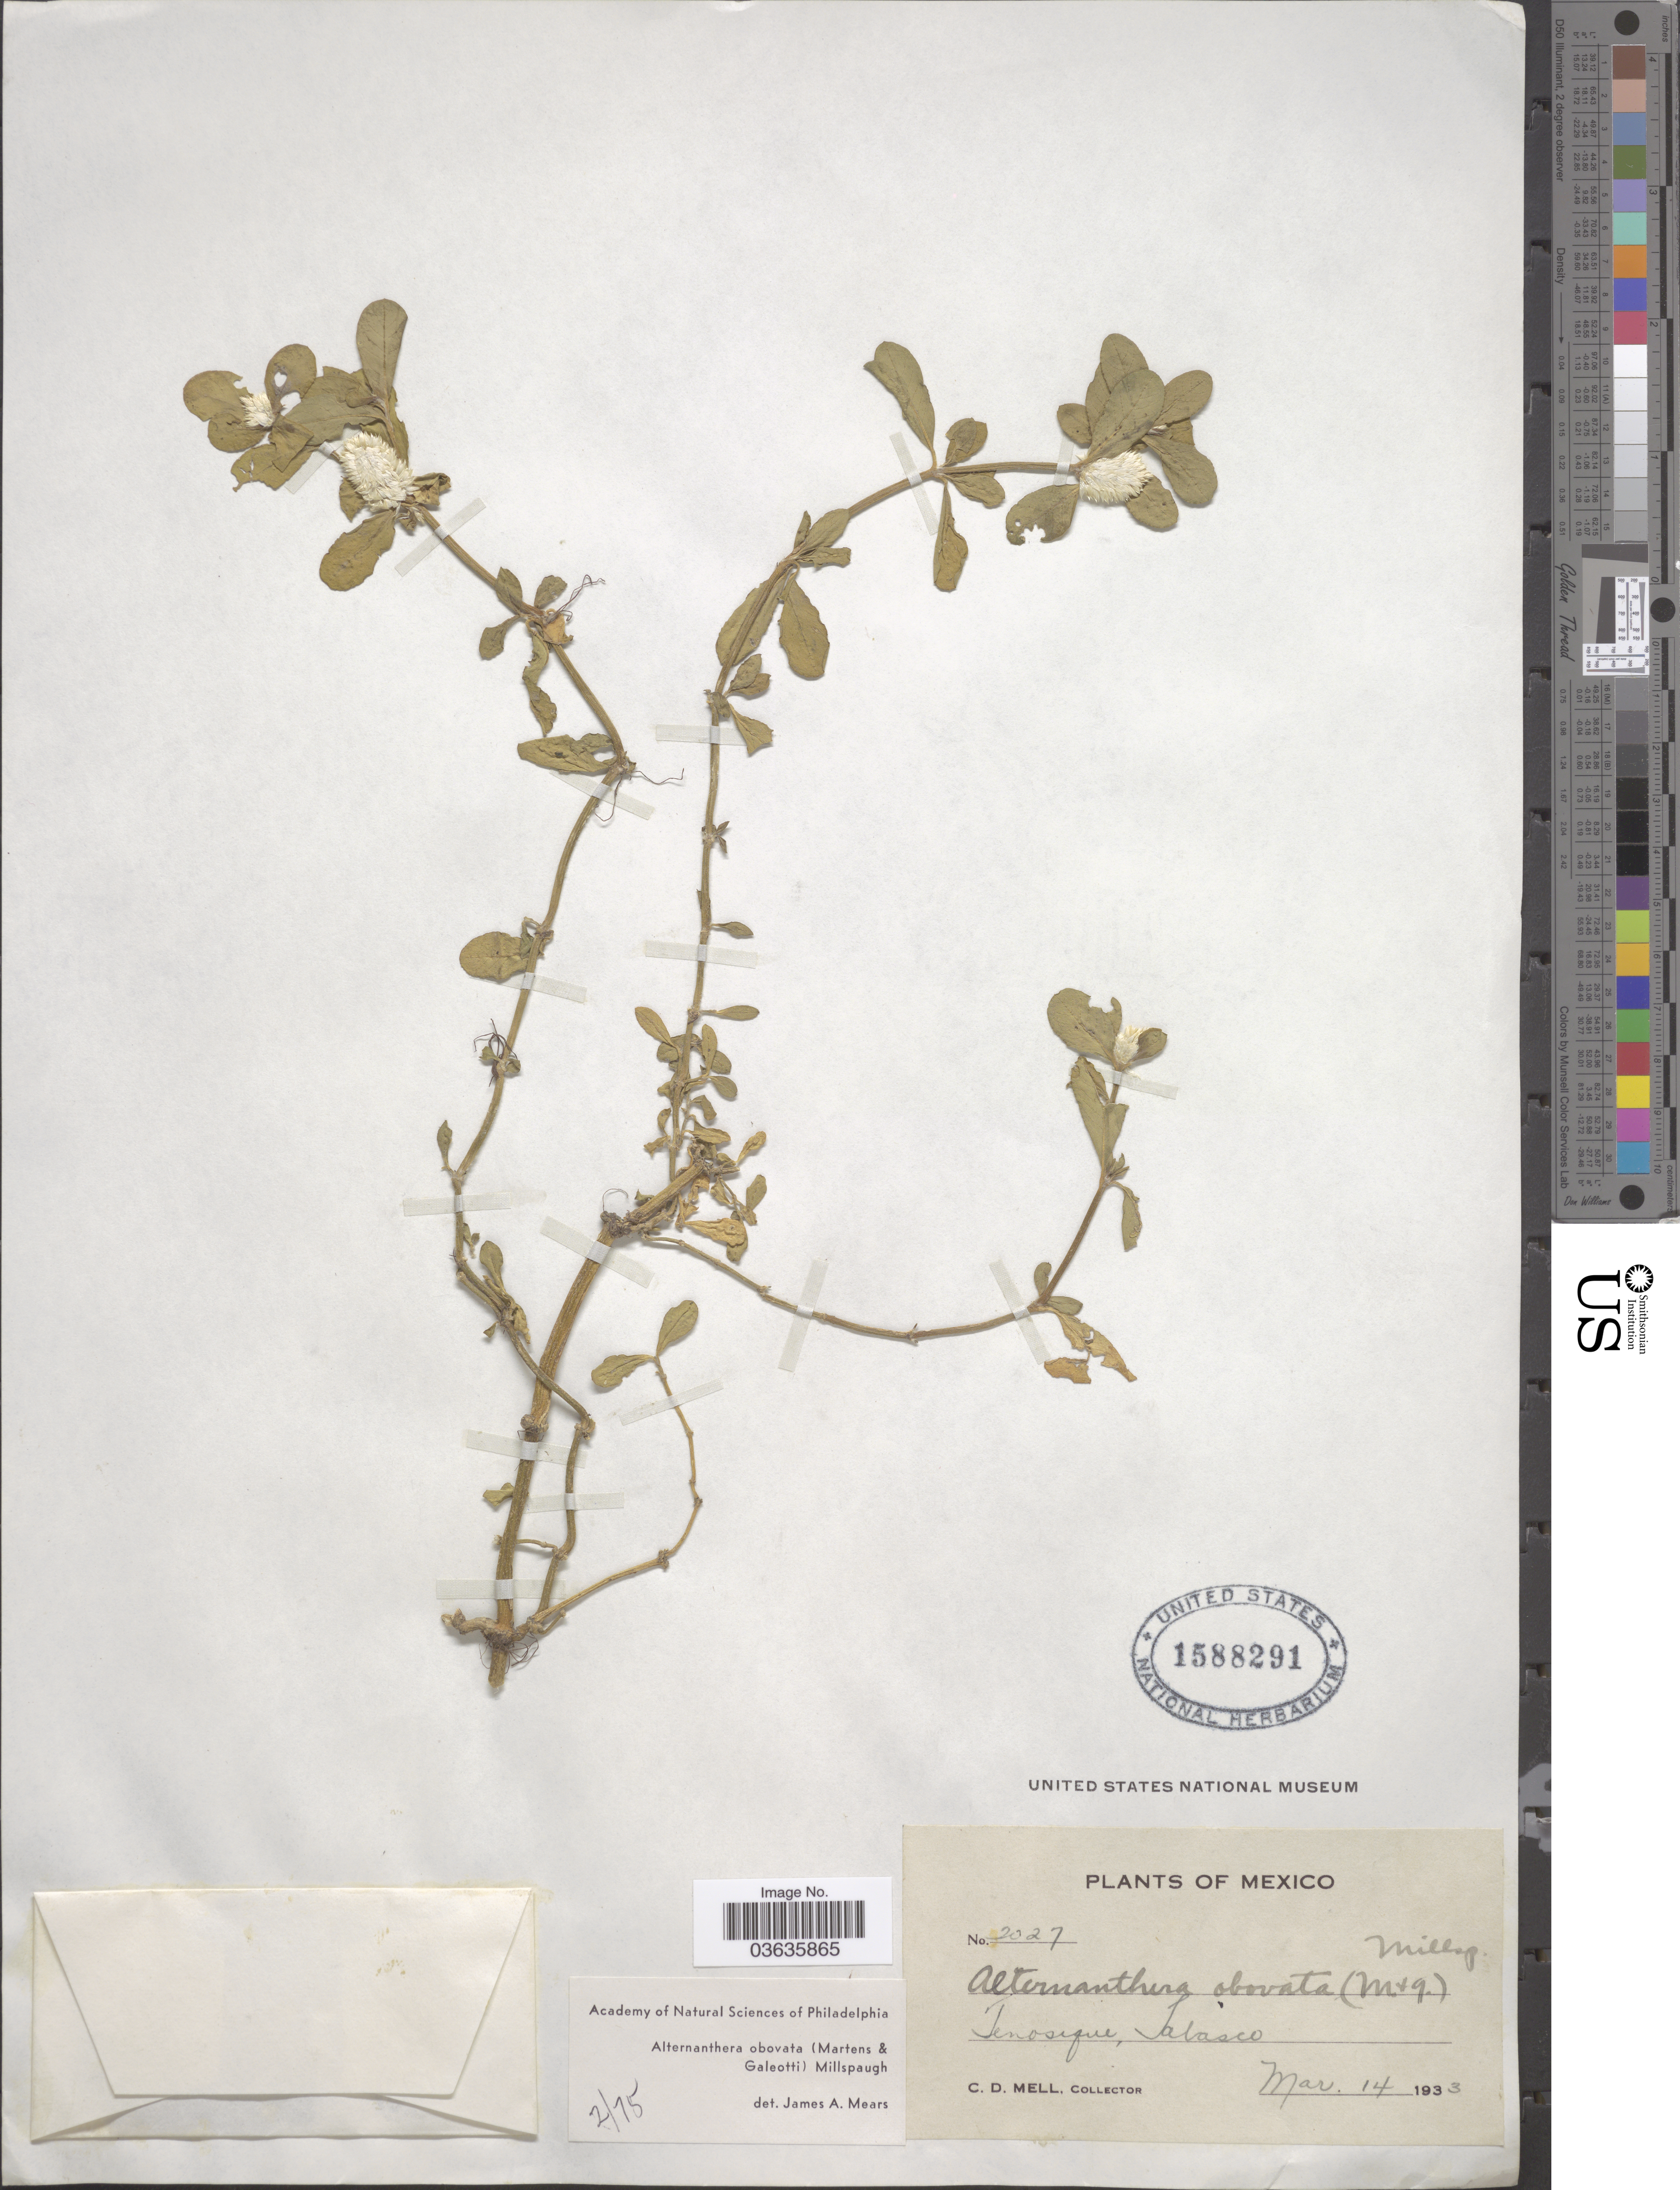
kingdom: Plantae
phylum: Tracheophyta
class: Magnoliopsida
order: Caryophyllales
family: Amaranthaceae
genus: Alternanthera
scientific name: Alternanthera obovata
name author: (M. Martens) Millsp.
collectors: C. D. Mell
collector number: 2027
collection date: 1933-03-14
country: Mexico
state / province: Tabasco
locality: Tenosique.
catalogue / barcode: US 1588291